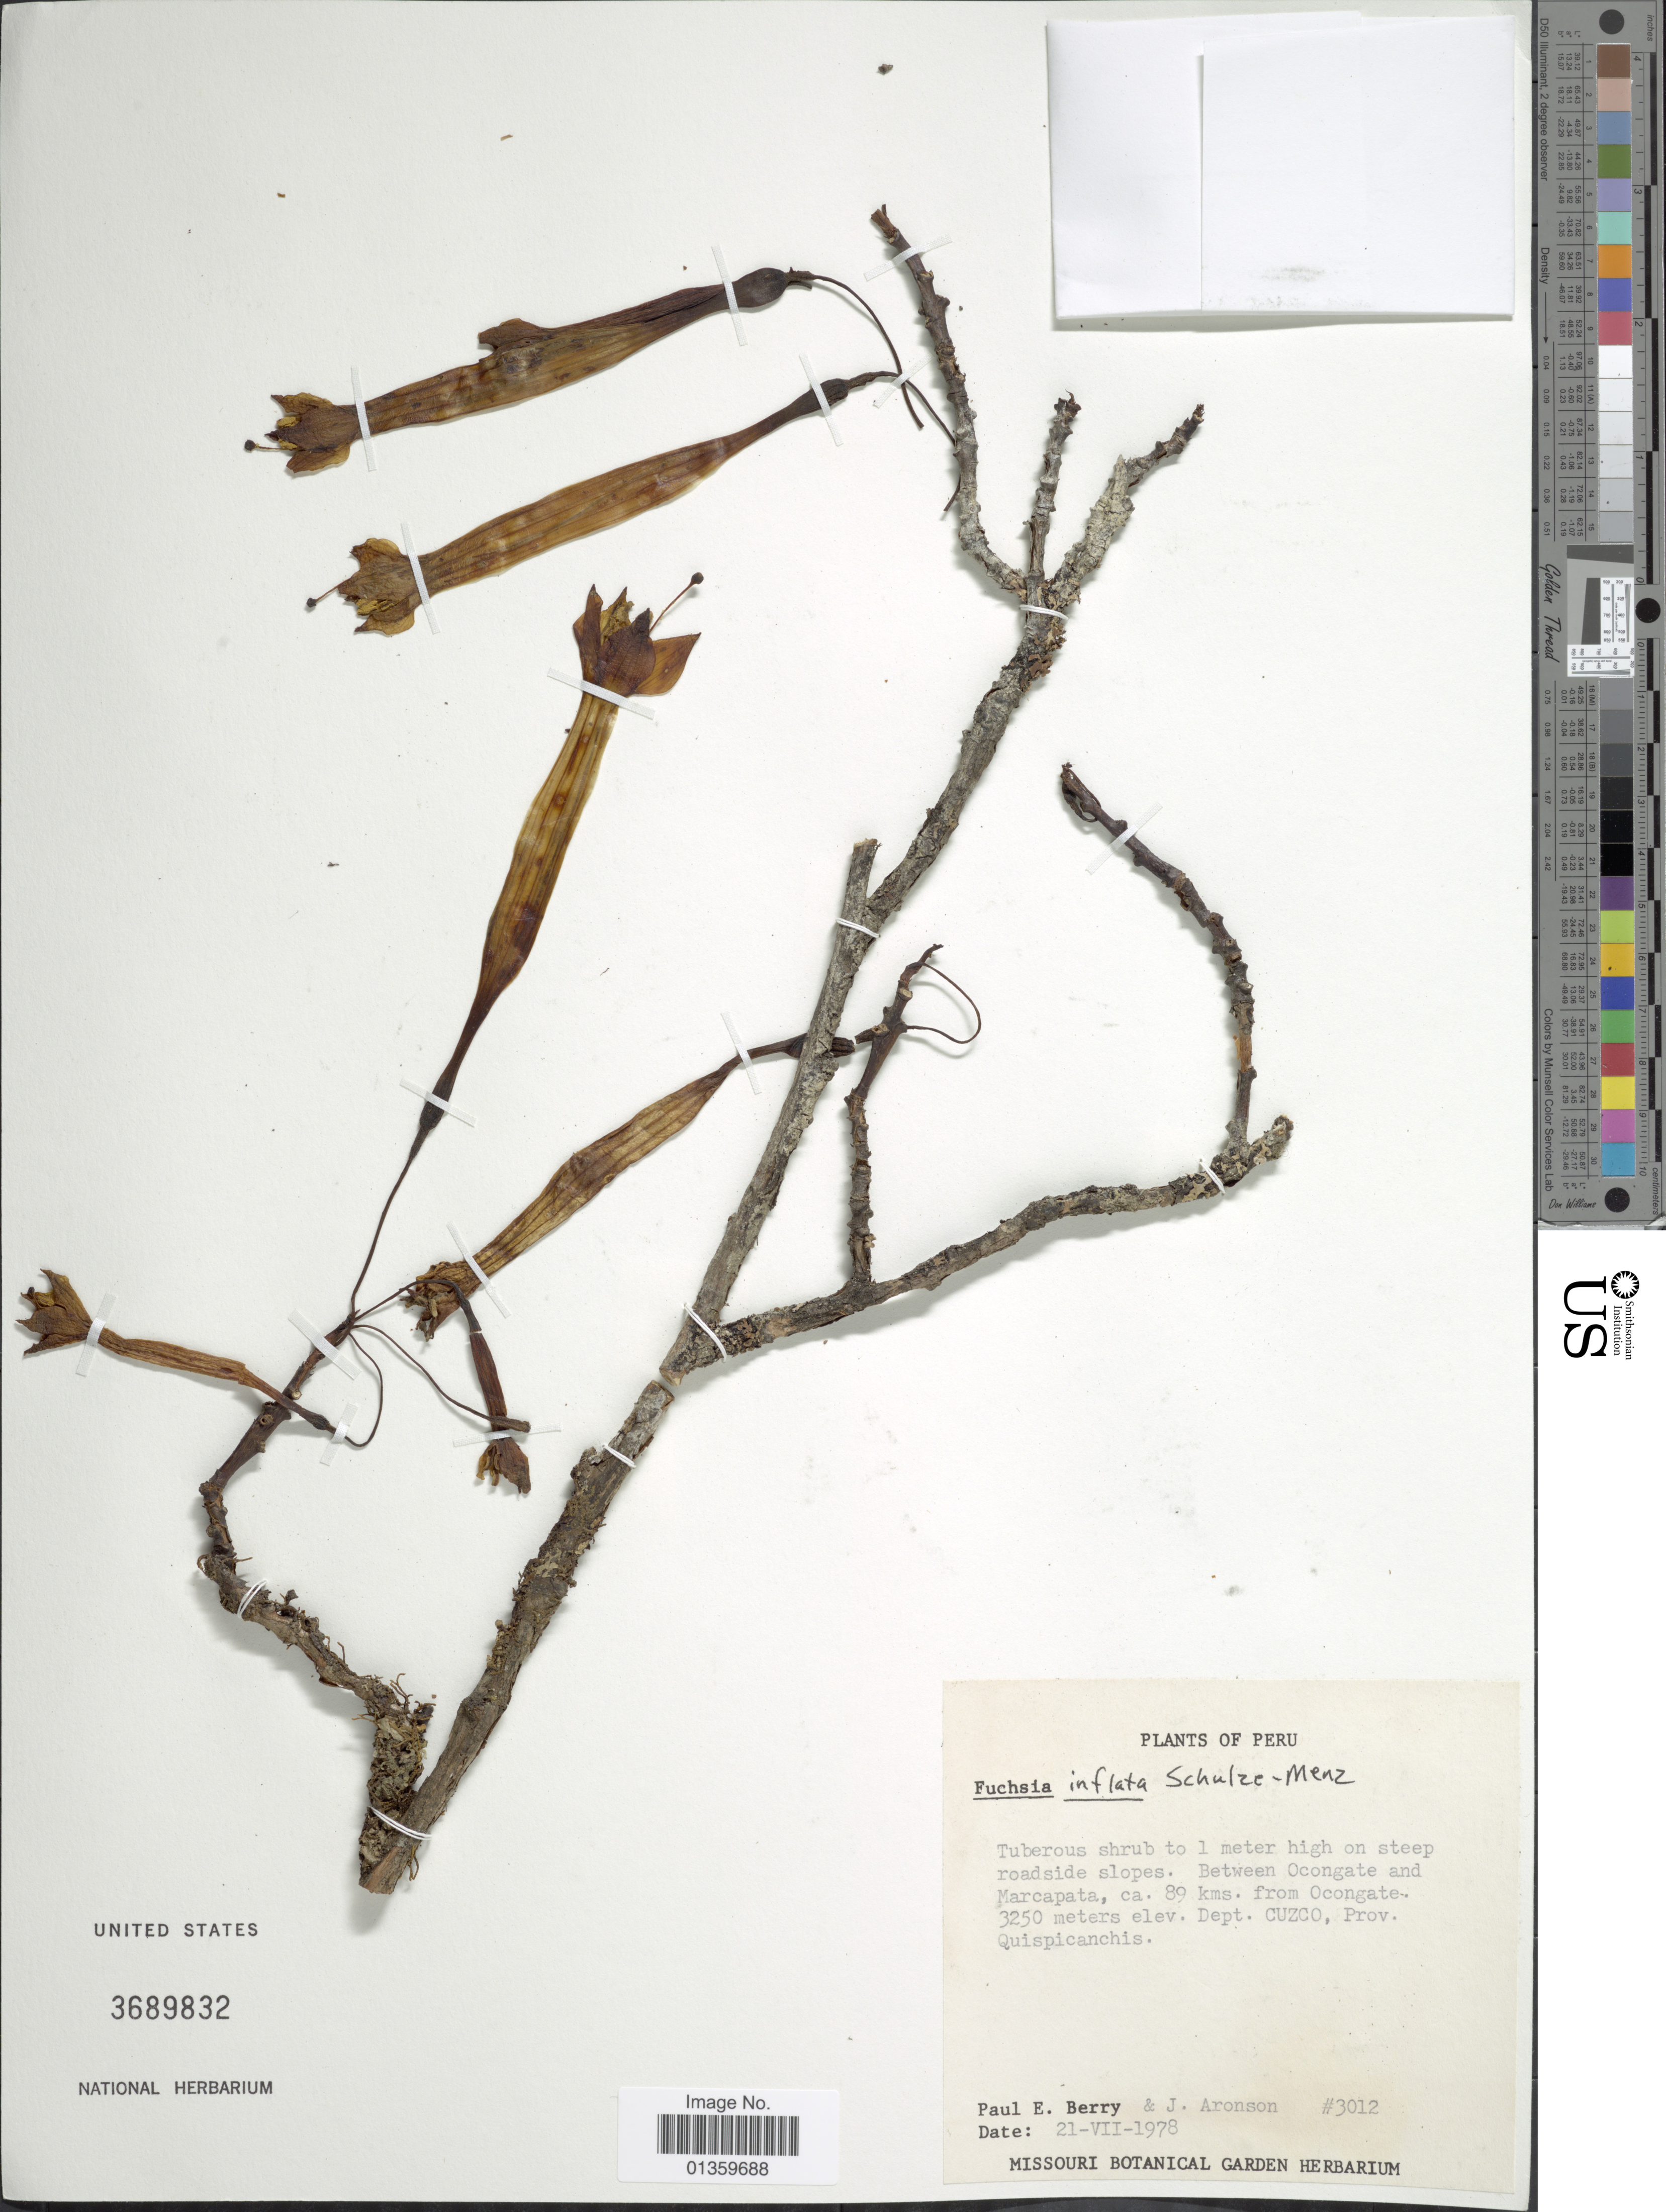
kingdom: Plantae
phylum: Tracheophyta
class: Magnoliopsida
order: Myrtales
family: Onagraceae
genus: Fuchsia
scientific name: Fuchsia inflata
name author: Schulze-Menz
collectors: P. E. Berry & J. Aronson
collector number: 3012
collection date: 1978-07-21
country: Peru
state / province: Cusco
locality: Ca. 89 kms. from Ocongate, Prov. Quispicanchis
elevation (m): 3250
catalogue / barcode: US 3689832